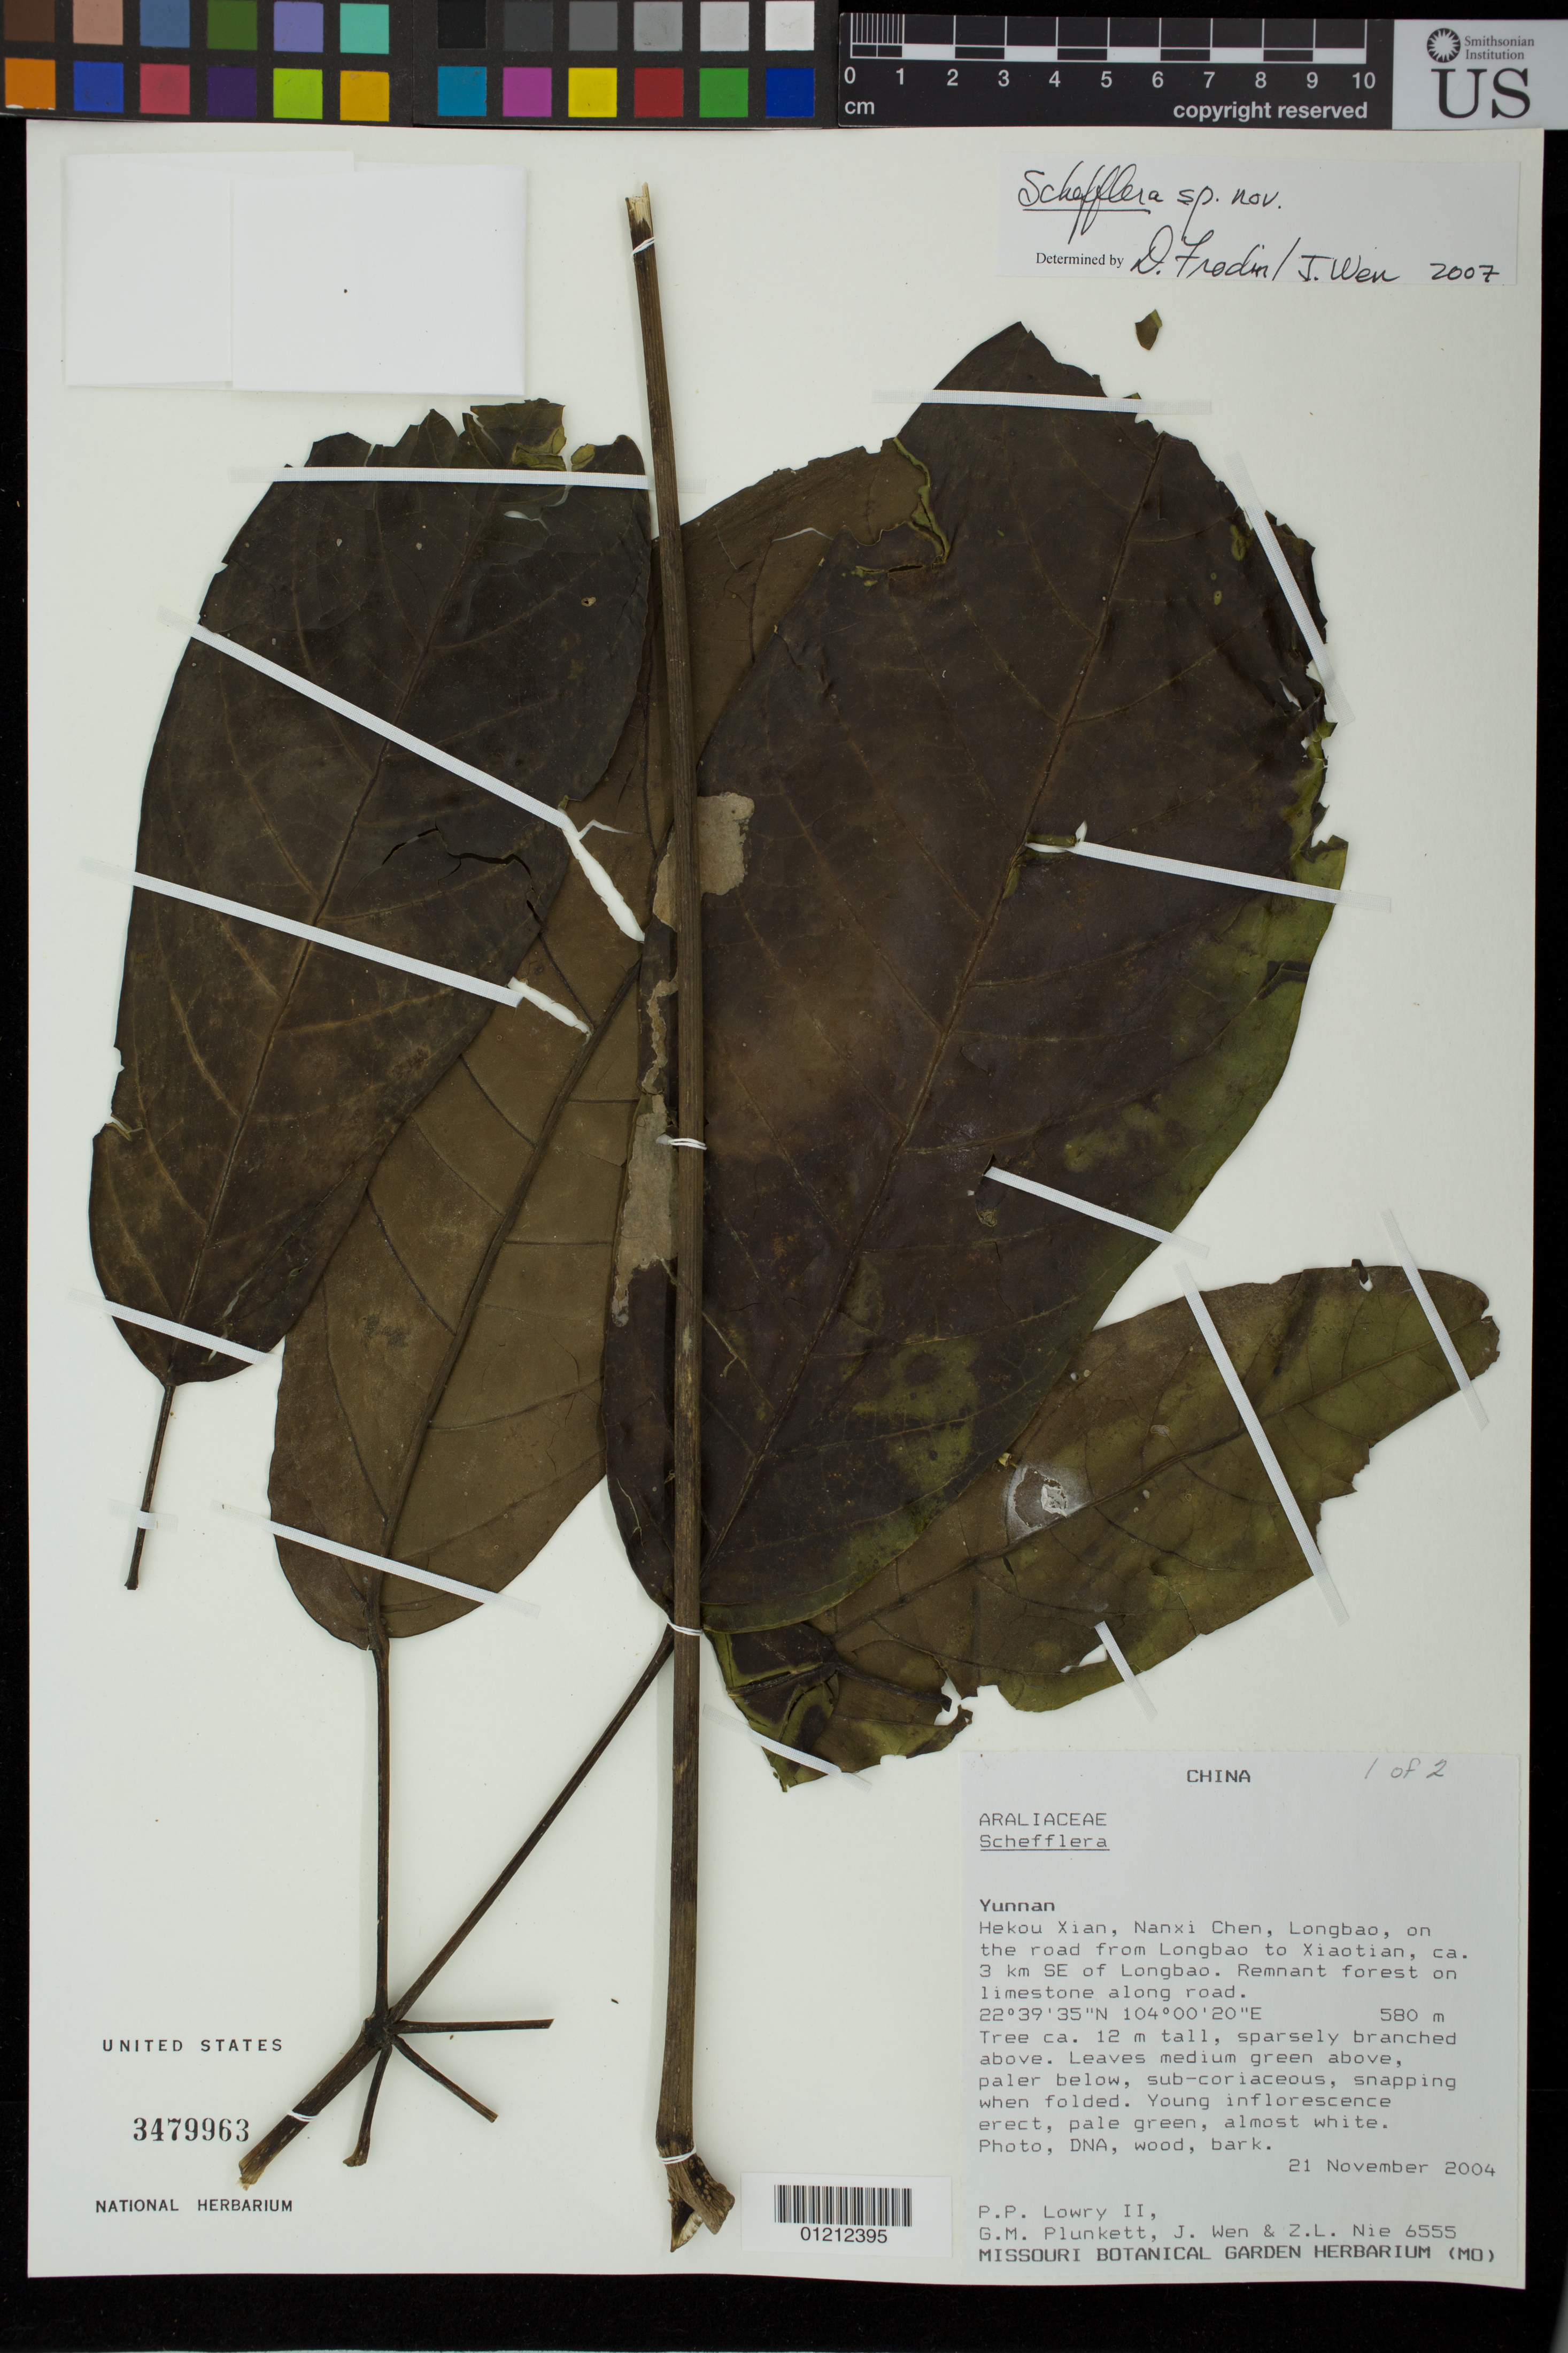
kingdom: Plantae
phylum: Tracheophyta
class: Magnoliopsida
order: Apiales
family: Araliaceae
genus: Schefflera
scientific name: Schefflera sp.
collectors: P. P. Lowry, G. M. Plunkett, J. Wen & Z. Nie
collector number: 6555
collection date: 2004-11-21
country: China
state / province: Yunnan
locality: Hekou Xian, Nanxi Chen. Remnant forest on road from Longbao to Xiaotian, ca. 3km SE of Longbao.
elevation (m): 580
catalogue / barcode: US 3479963